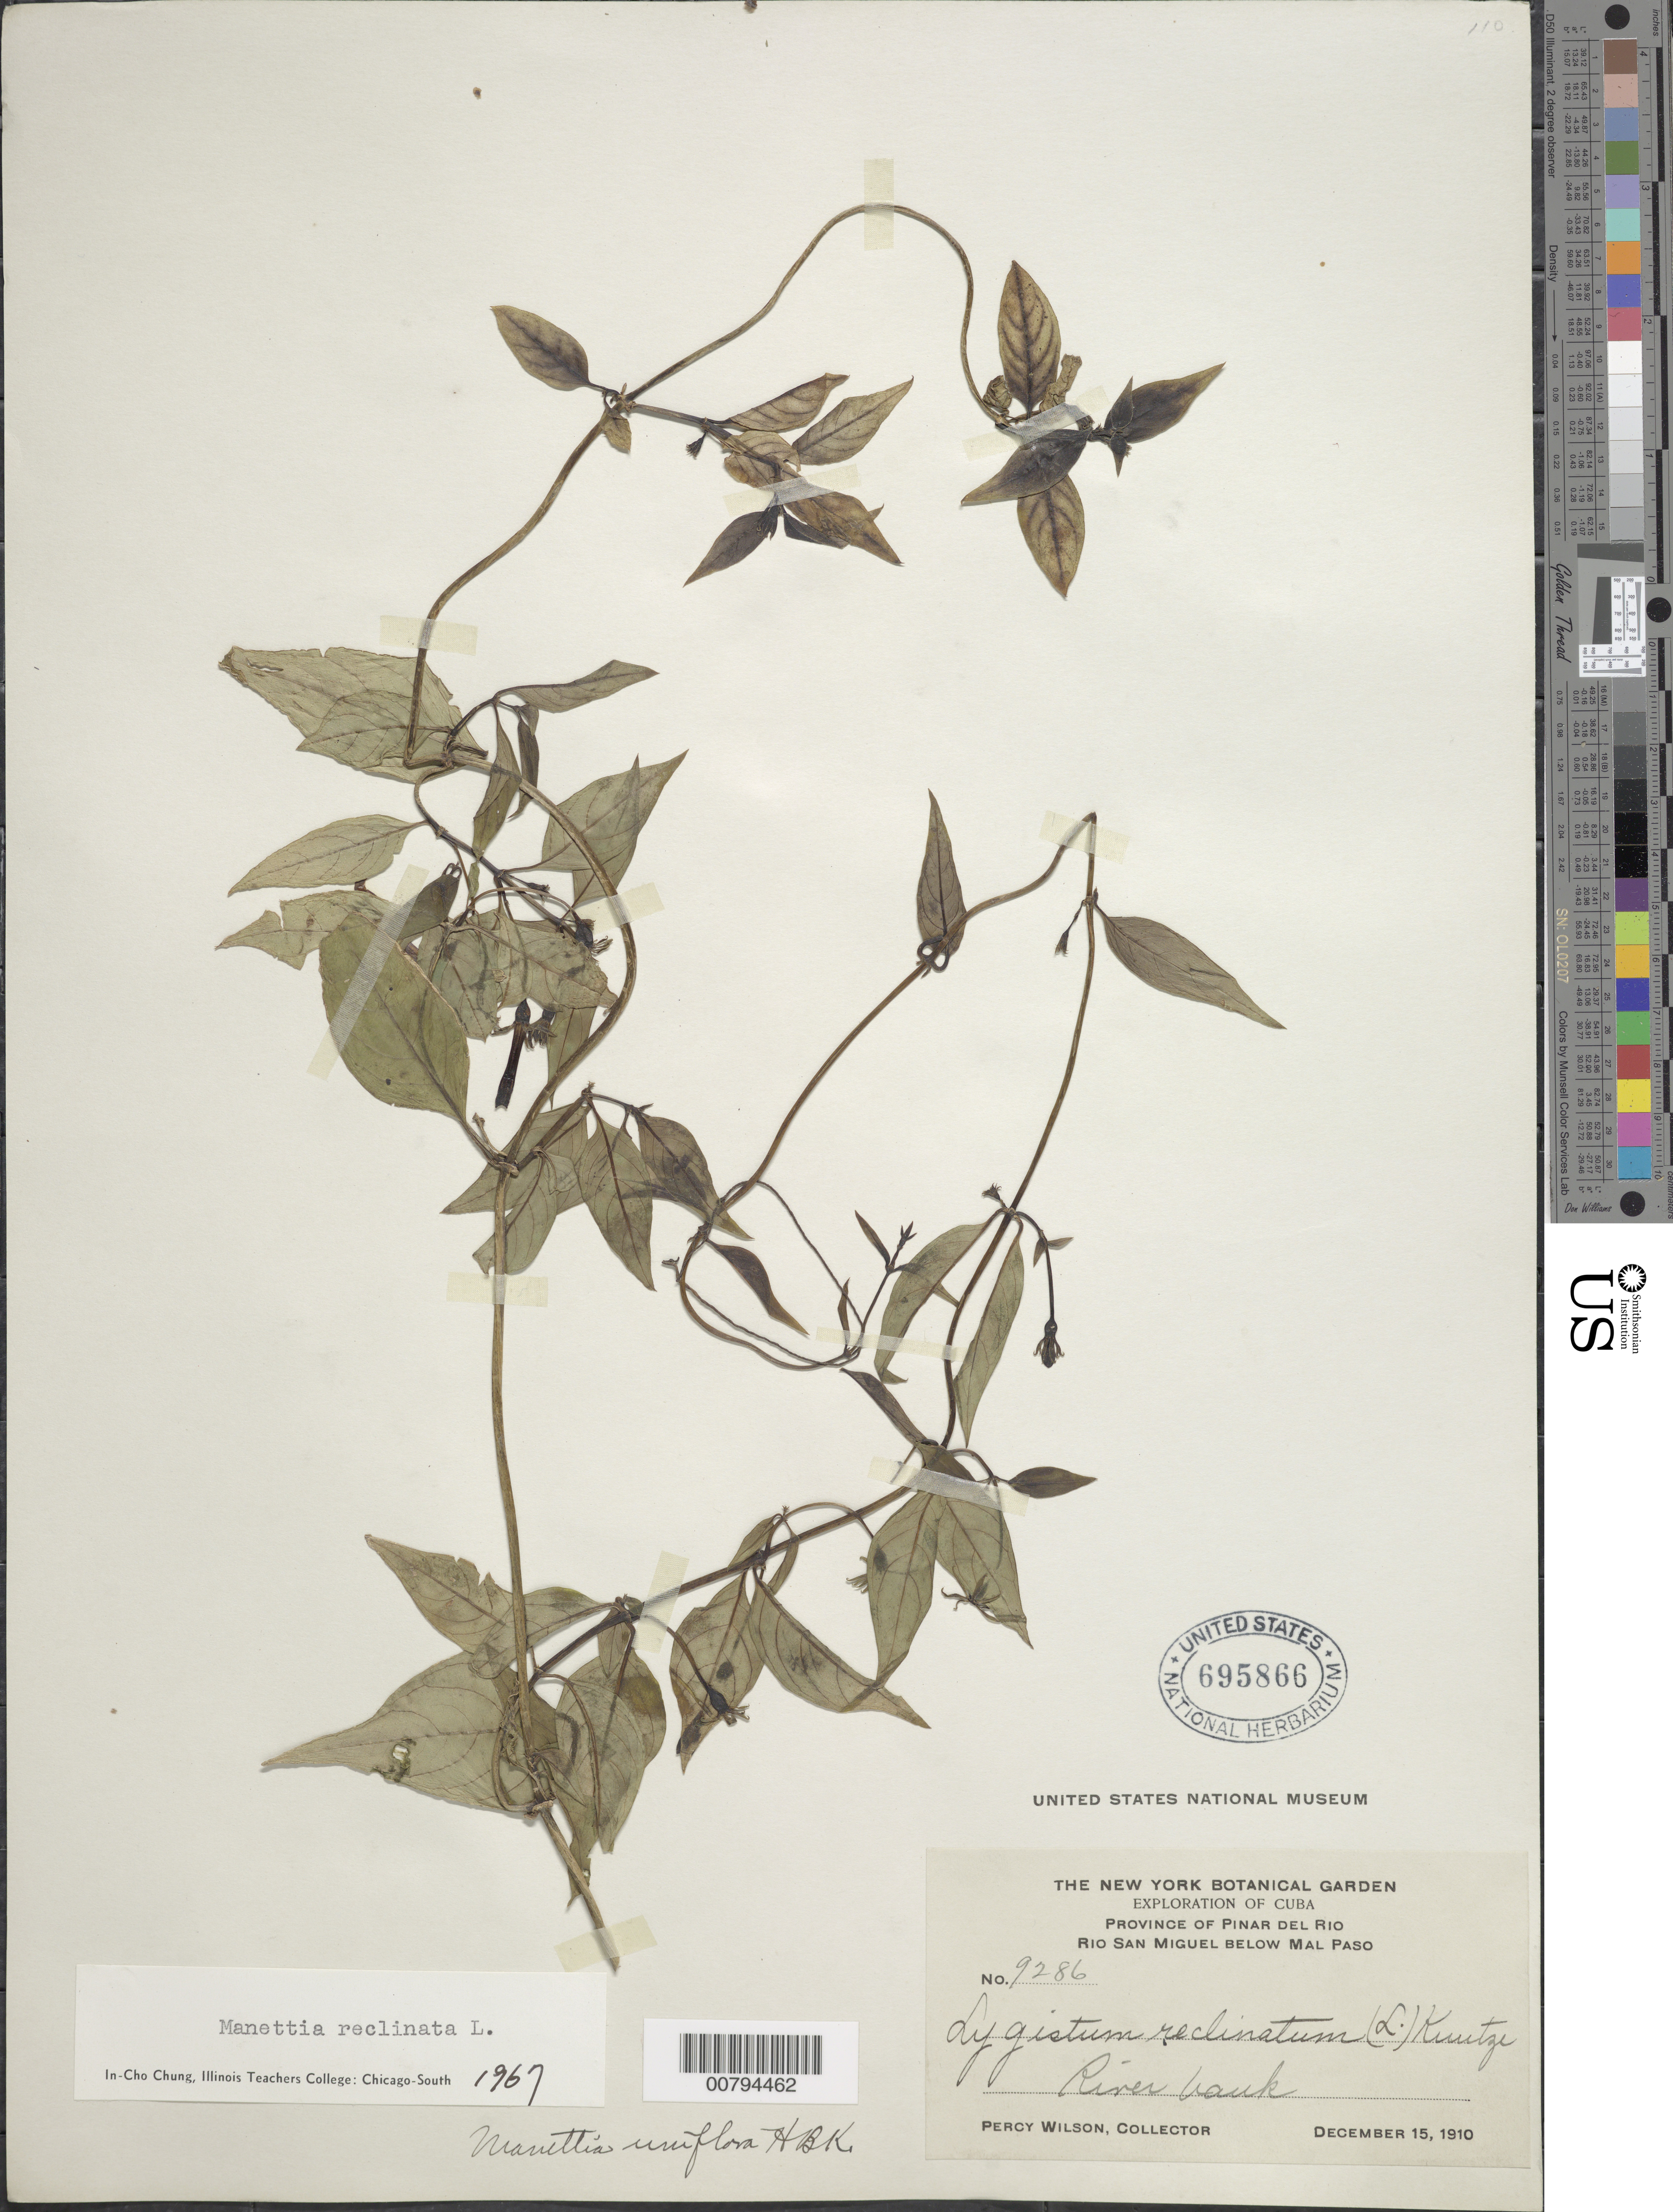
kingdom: Plantae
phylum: Tracheophyta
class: Magnoliopsida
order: Gentianales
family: Rubiaceae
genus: Manettia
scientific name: Manettia reclinata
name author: L.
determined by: Chung, In Cho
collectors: P. Wilson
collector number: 9286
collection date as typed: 15 Dec 1910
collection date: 1910-12-15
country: Cuba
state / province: Pinar del Río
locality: Rio San Miguel below Mal Paso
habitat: River bank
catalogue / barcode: US 695866